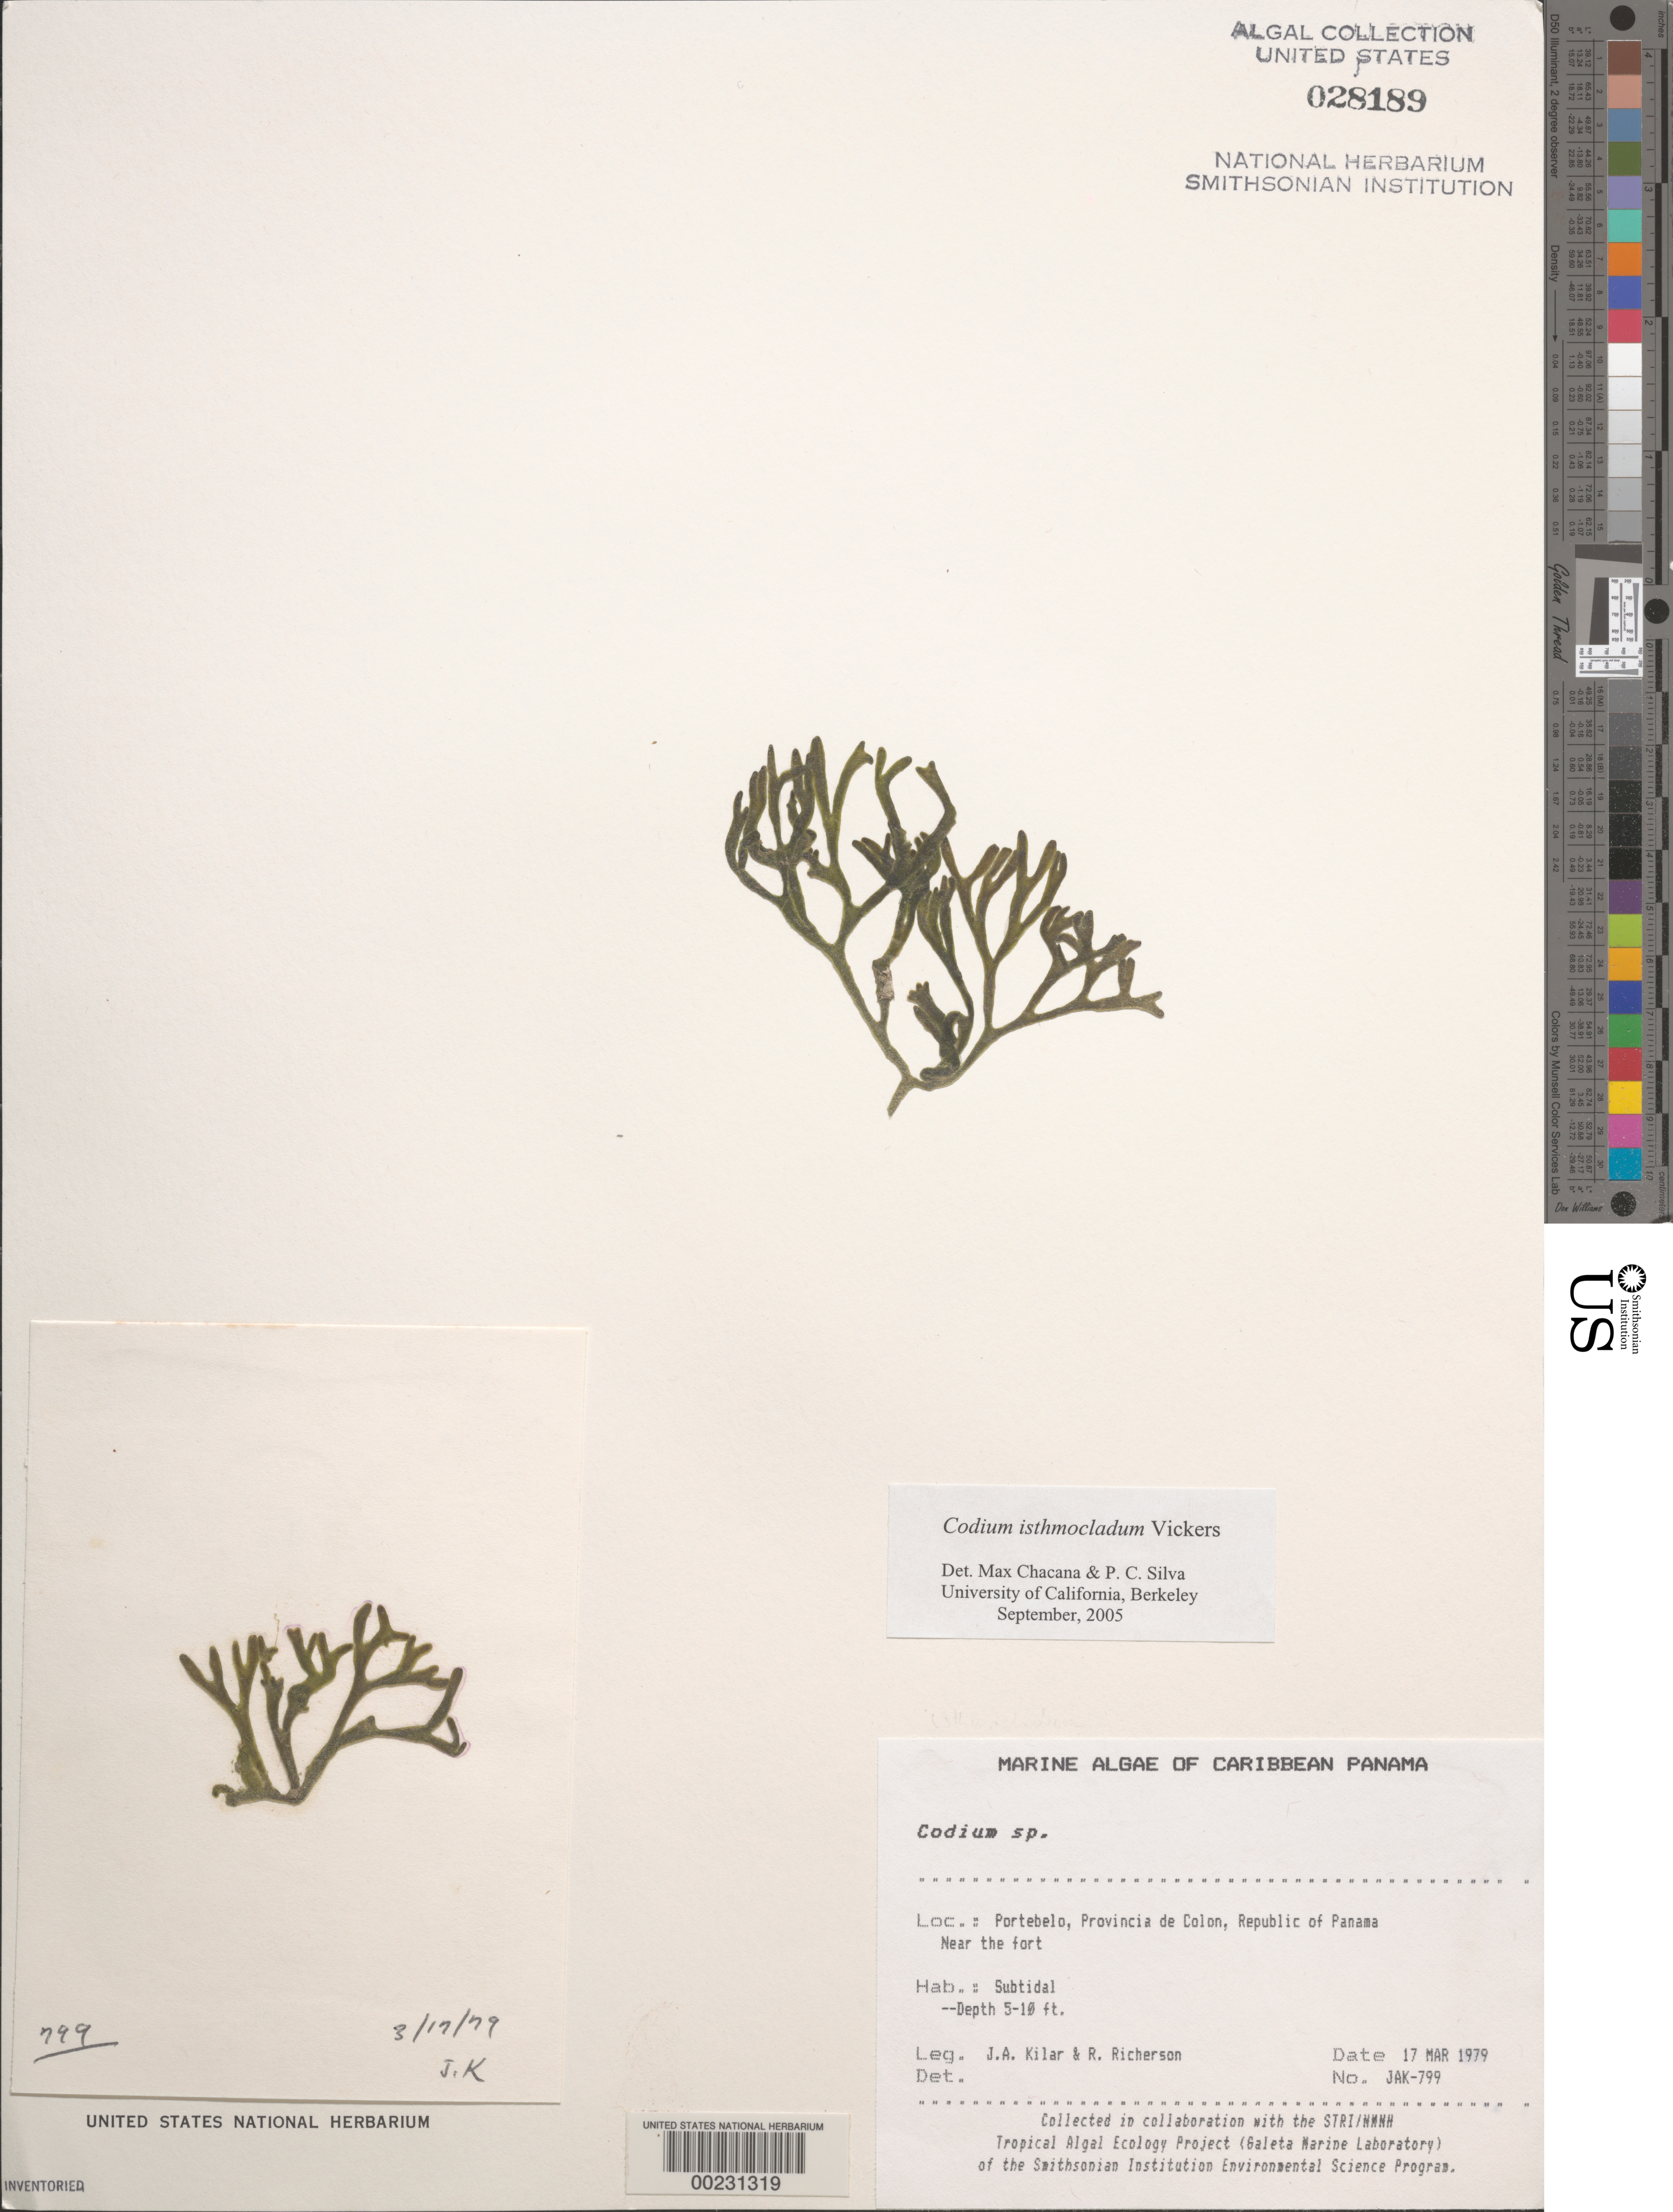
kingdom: Plantae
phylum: Chlorophyta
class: Ulvophyceae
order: Bryopsidales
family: Codiaceae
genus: Codium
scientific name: Codium isthmocladum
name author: Vickers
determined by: Chacana, M. E.; Silva, P. C.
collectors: J. A. Kilar & R. Richerson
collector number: JAK-799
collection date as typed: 17 Mar 1979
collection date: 1979-03-17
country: Panama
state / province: Colón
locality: Portebelo, near the Fort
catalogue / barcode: US 28189